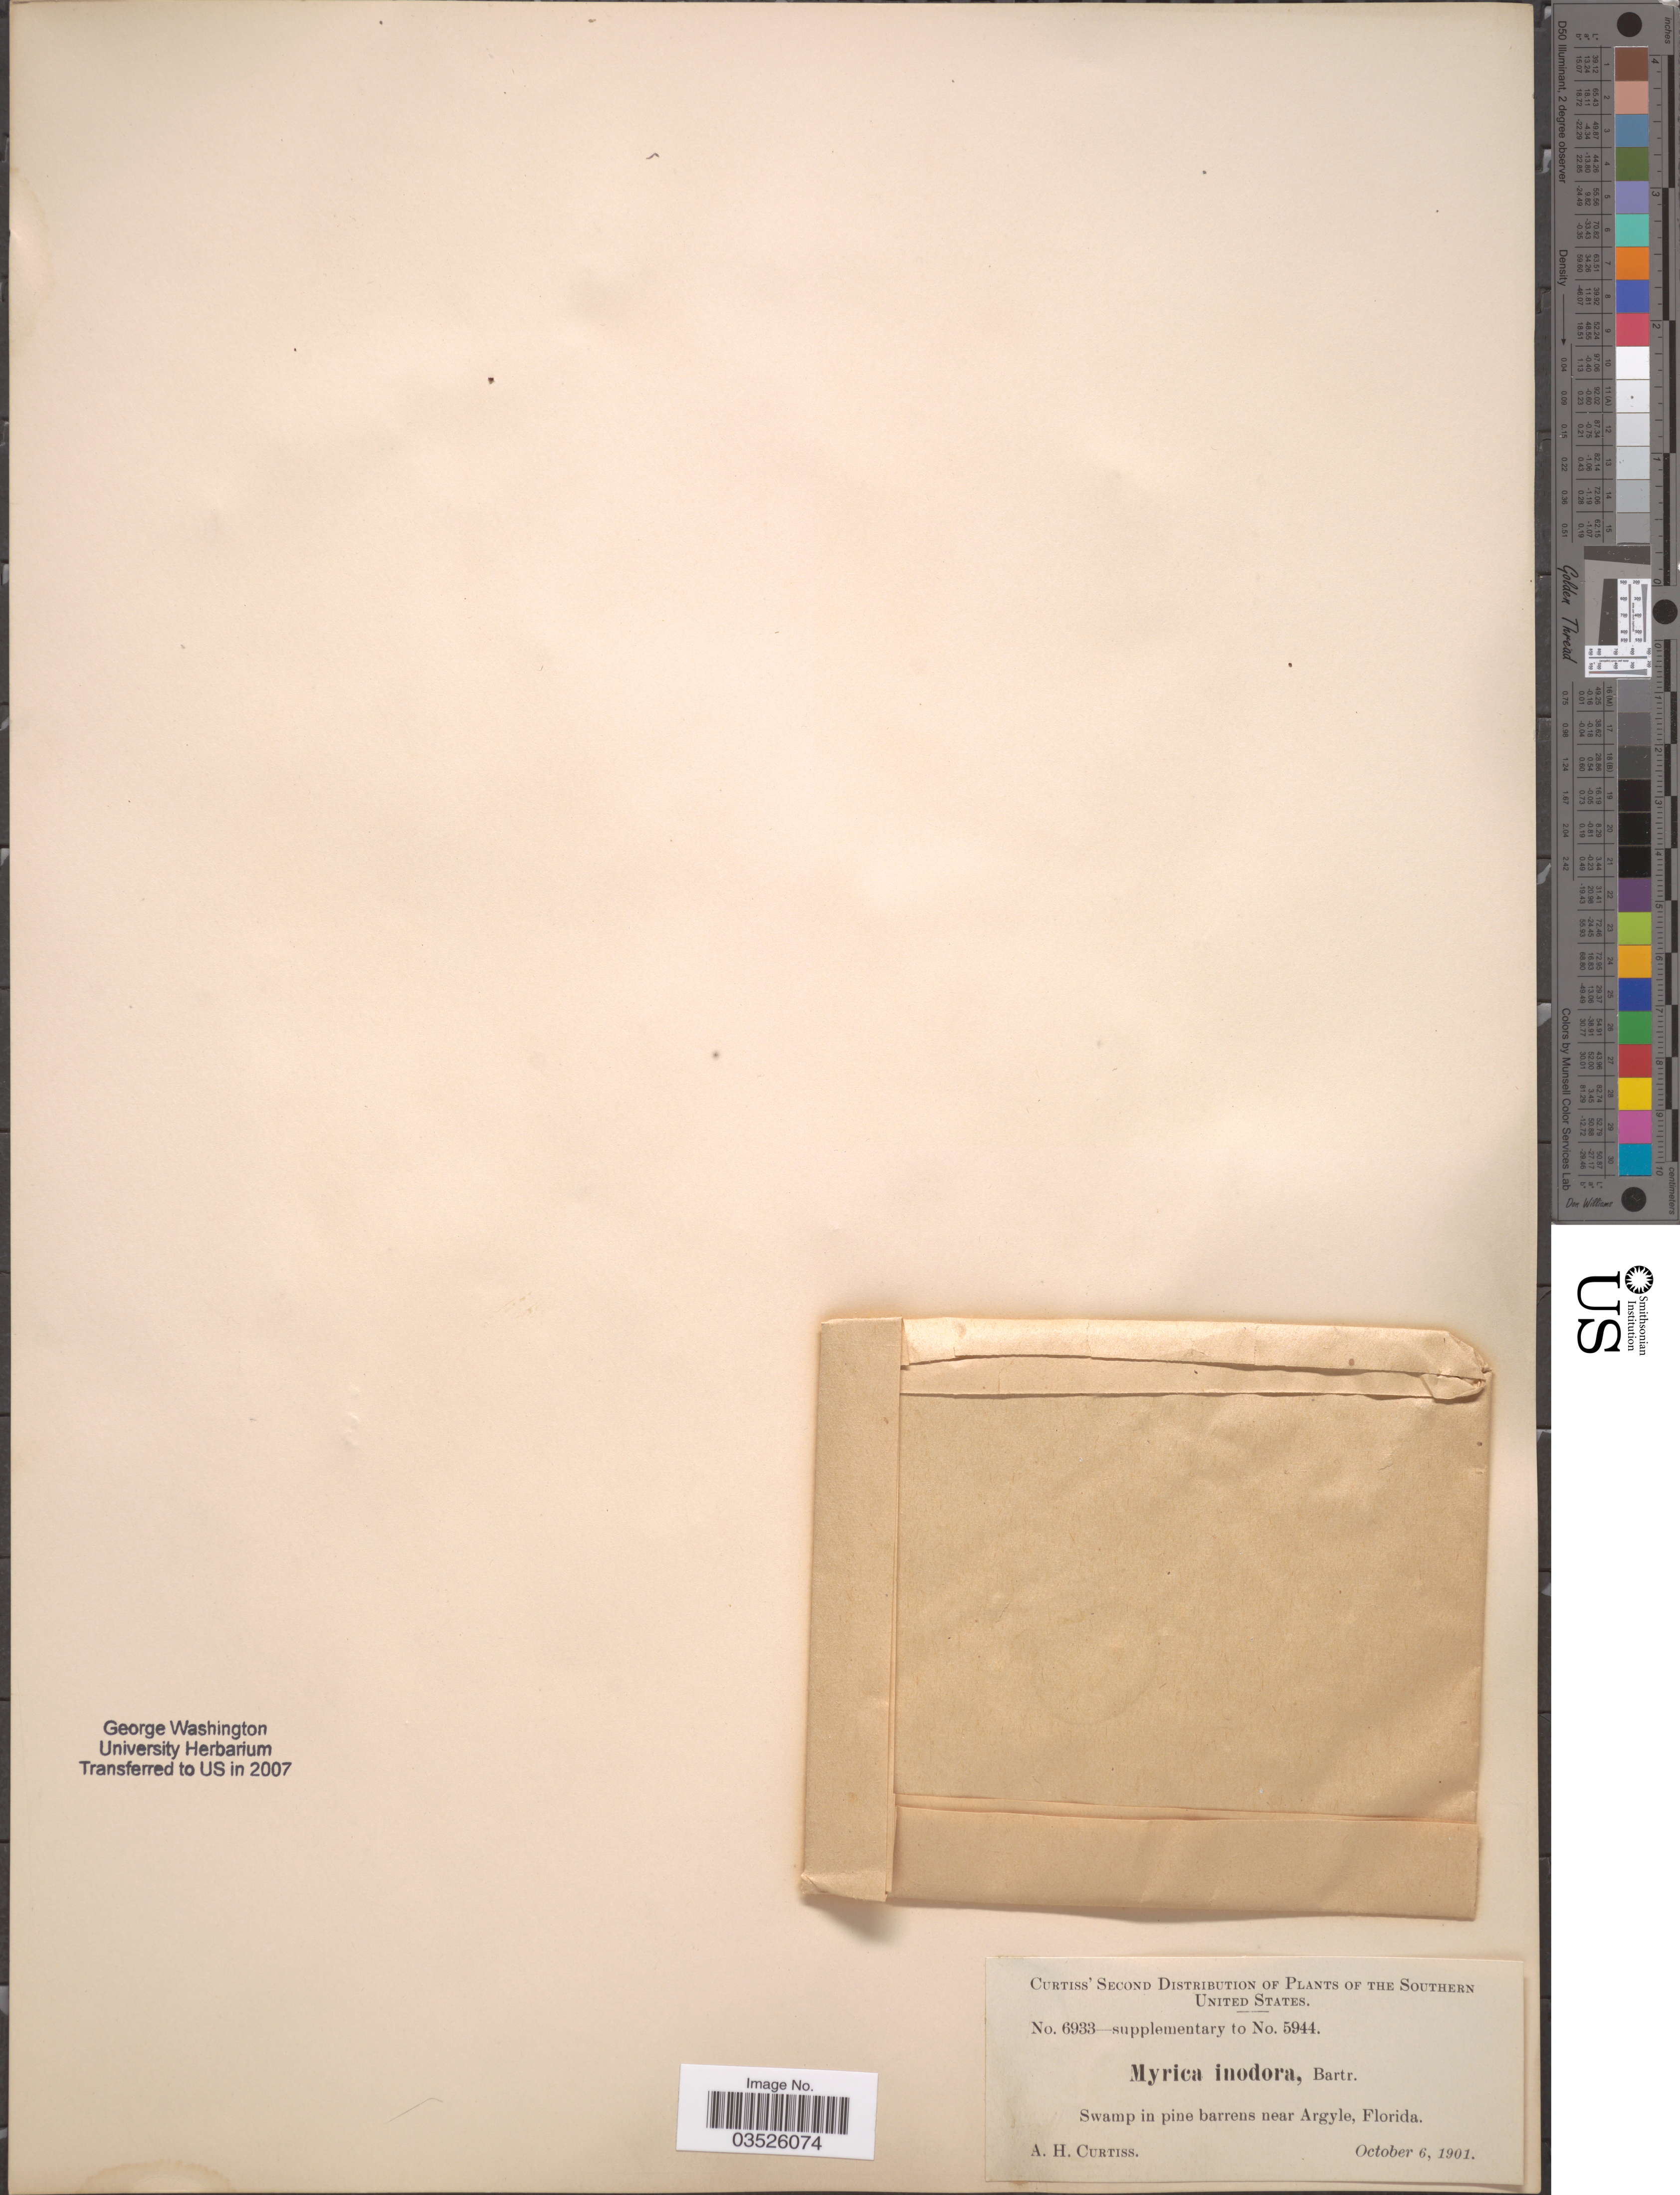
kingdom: Plantae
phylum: Tracheophyta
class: Magnoliopsida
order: Fagales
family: Myricaceae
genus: Morella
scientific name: Morella inodora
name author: (W. Bartram) Small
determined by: Strong, Mark T., (BOT), Smithsonian Institution - National Museum of Natural History (UNITED STATES)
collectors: A. H. Curtiss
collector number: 6933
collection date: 1901-10-06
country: United States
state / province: Florida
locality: Southern United States. Swamp in pine barrens near Argyle.